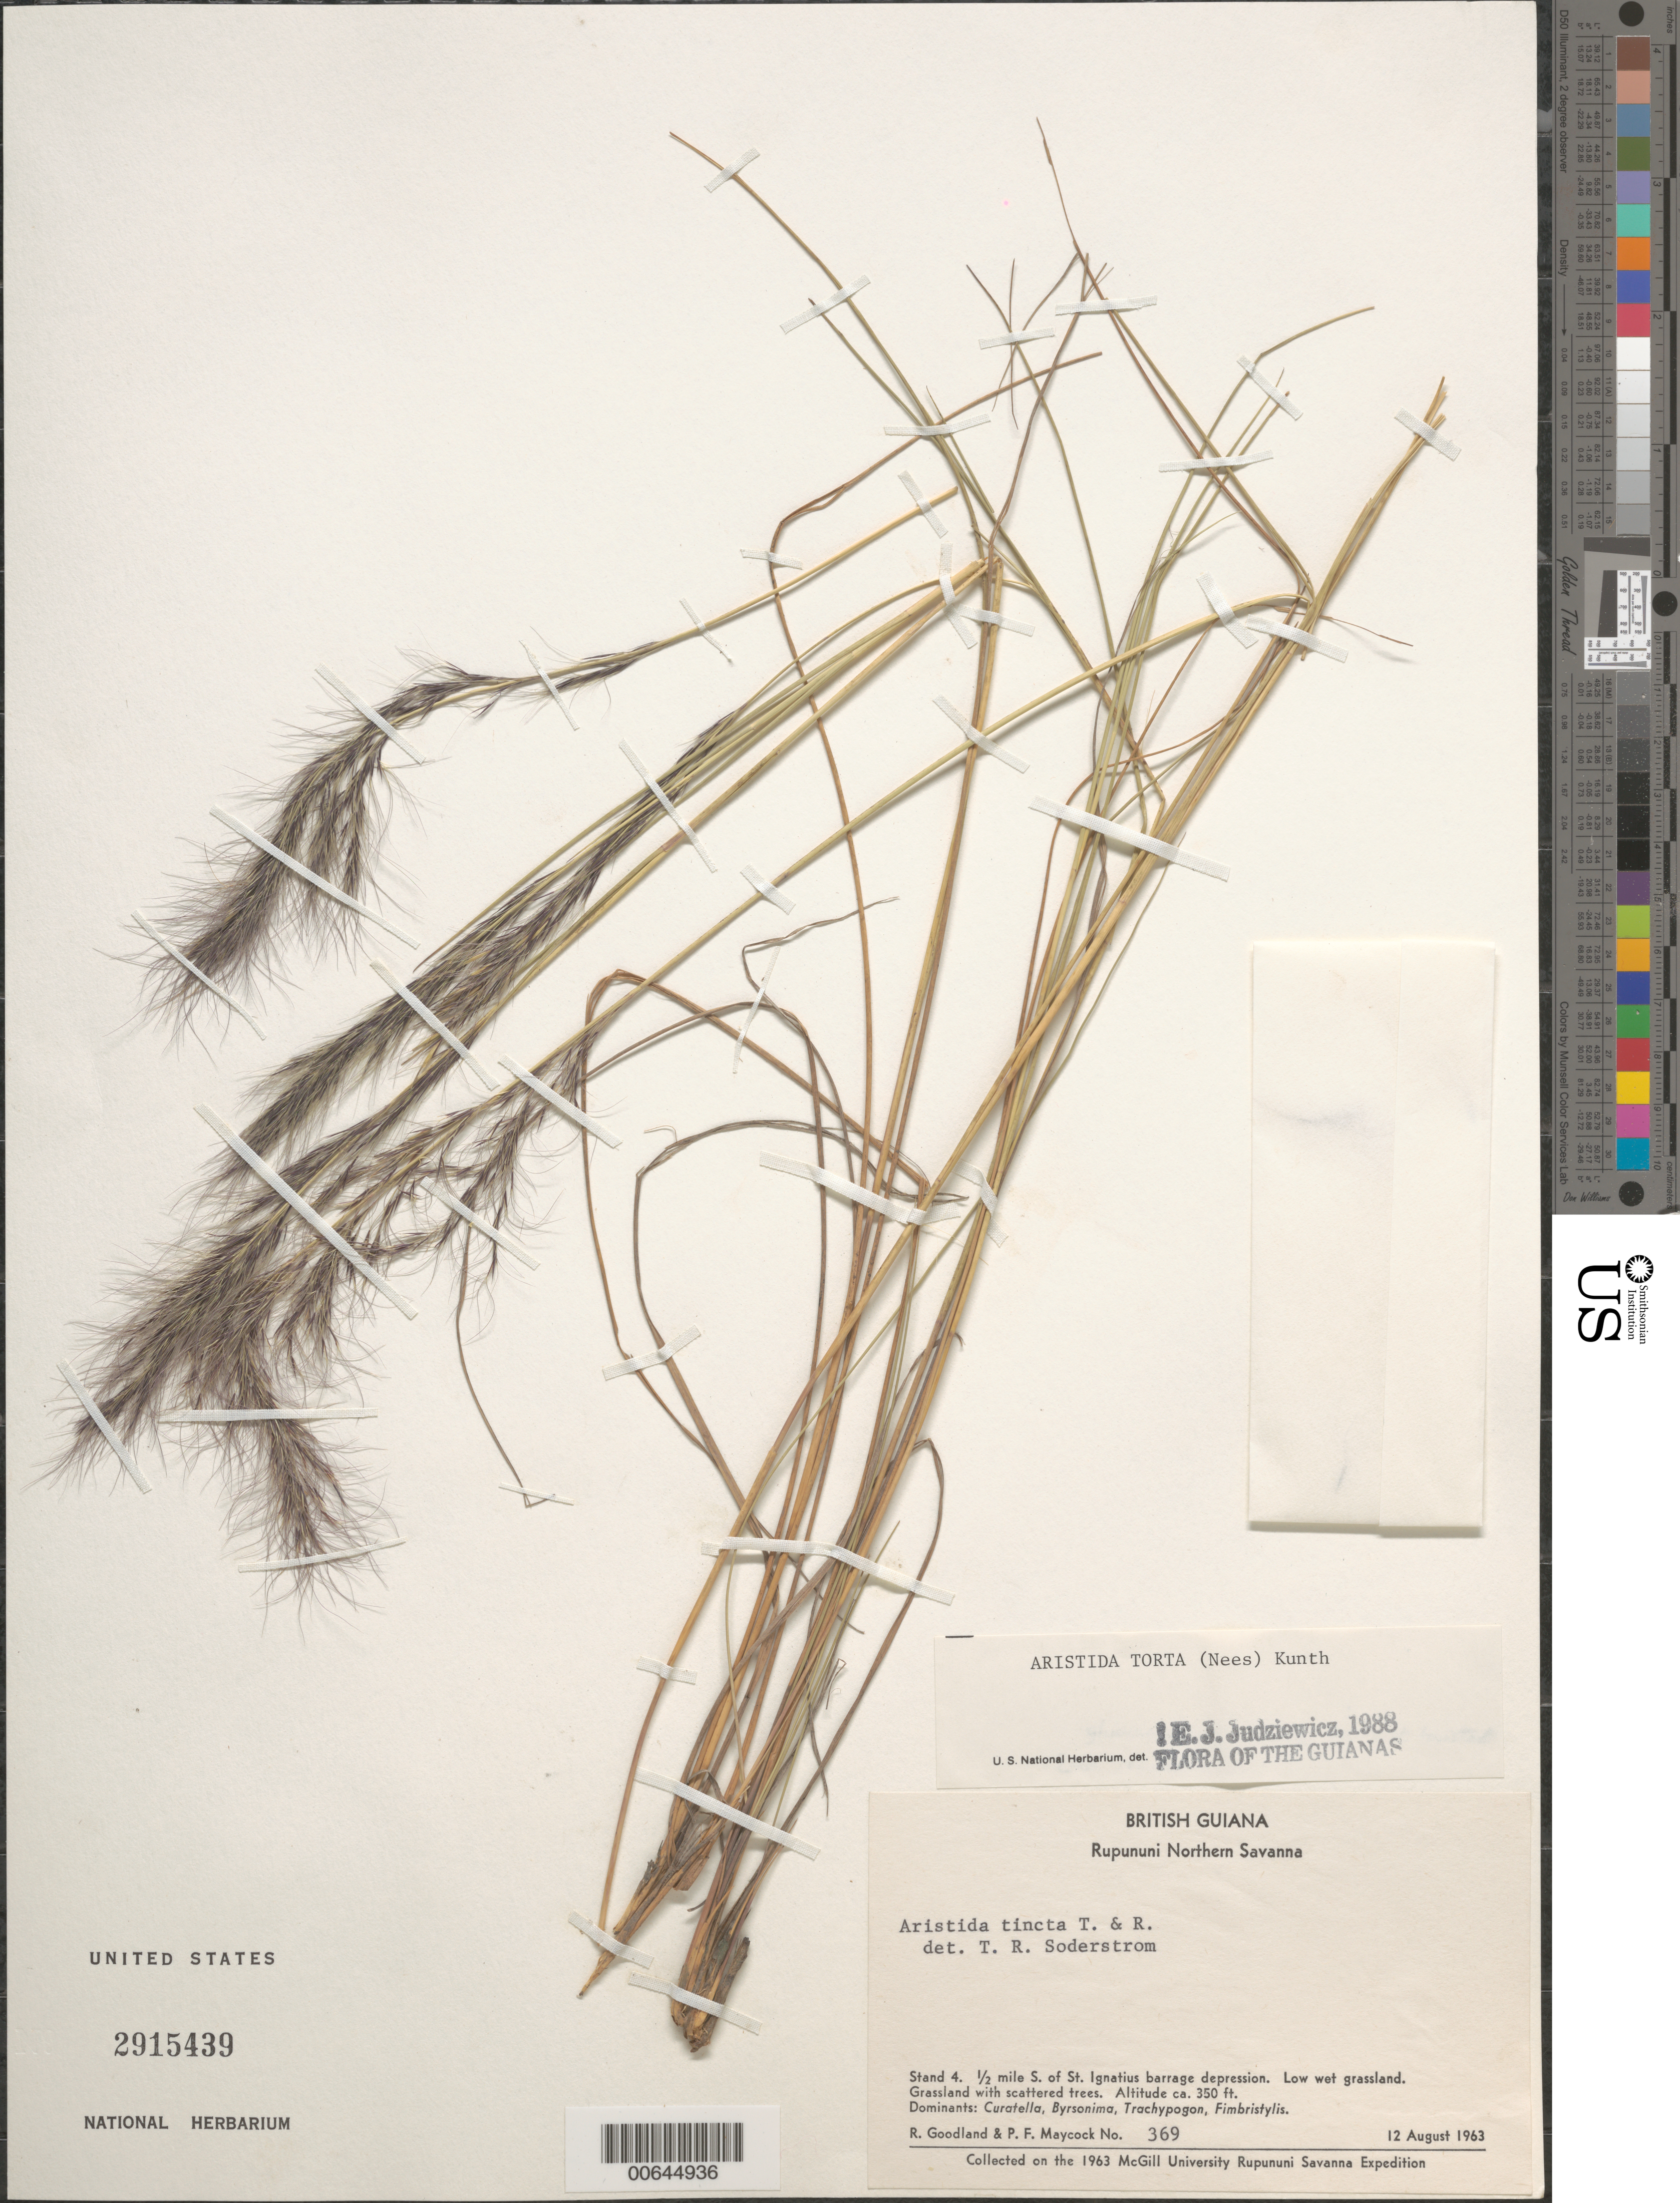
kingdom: Plantae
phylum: Tracheophyta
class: Liliopsida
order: Poales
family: Poaceae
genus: Aristida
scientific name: Aristida torta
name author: (Nees) Kunth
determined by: Judziewicz, E. J.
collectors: R. Goodland & P. Maycock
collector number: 369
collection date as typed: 12-Aug-63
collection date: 1963-08-12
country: Guyana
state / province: U. Takutu-U. Essequibo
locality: Rupununi Northern Savanna, St. Ignatius, 0.5 mi. S of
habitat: Barrage depression. Low, wet. Grassland with scattered trees. Dominants: Curatella, Byrsonima, Trachypogon, Fimbristylis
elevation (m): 107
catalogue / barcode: US 2915439